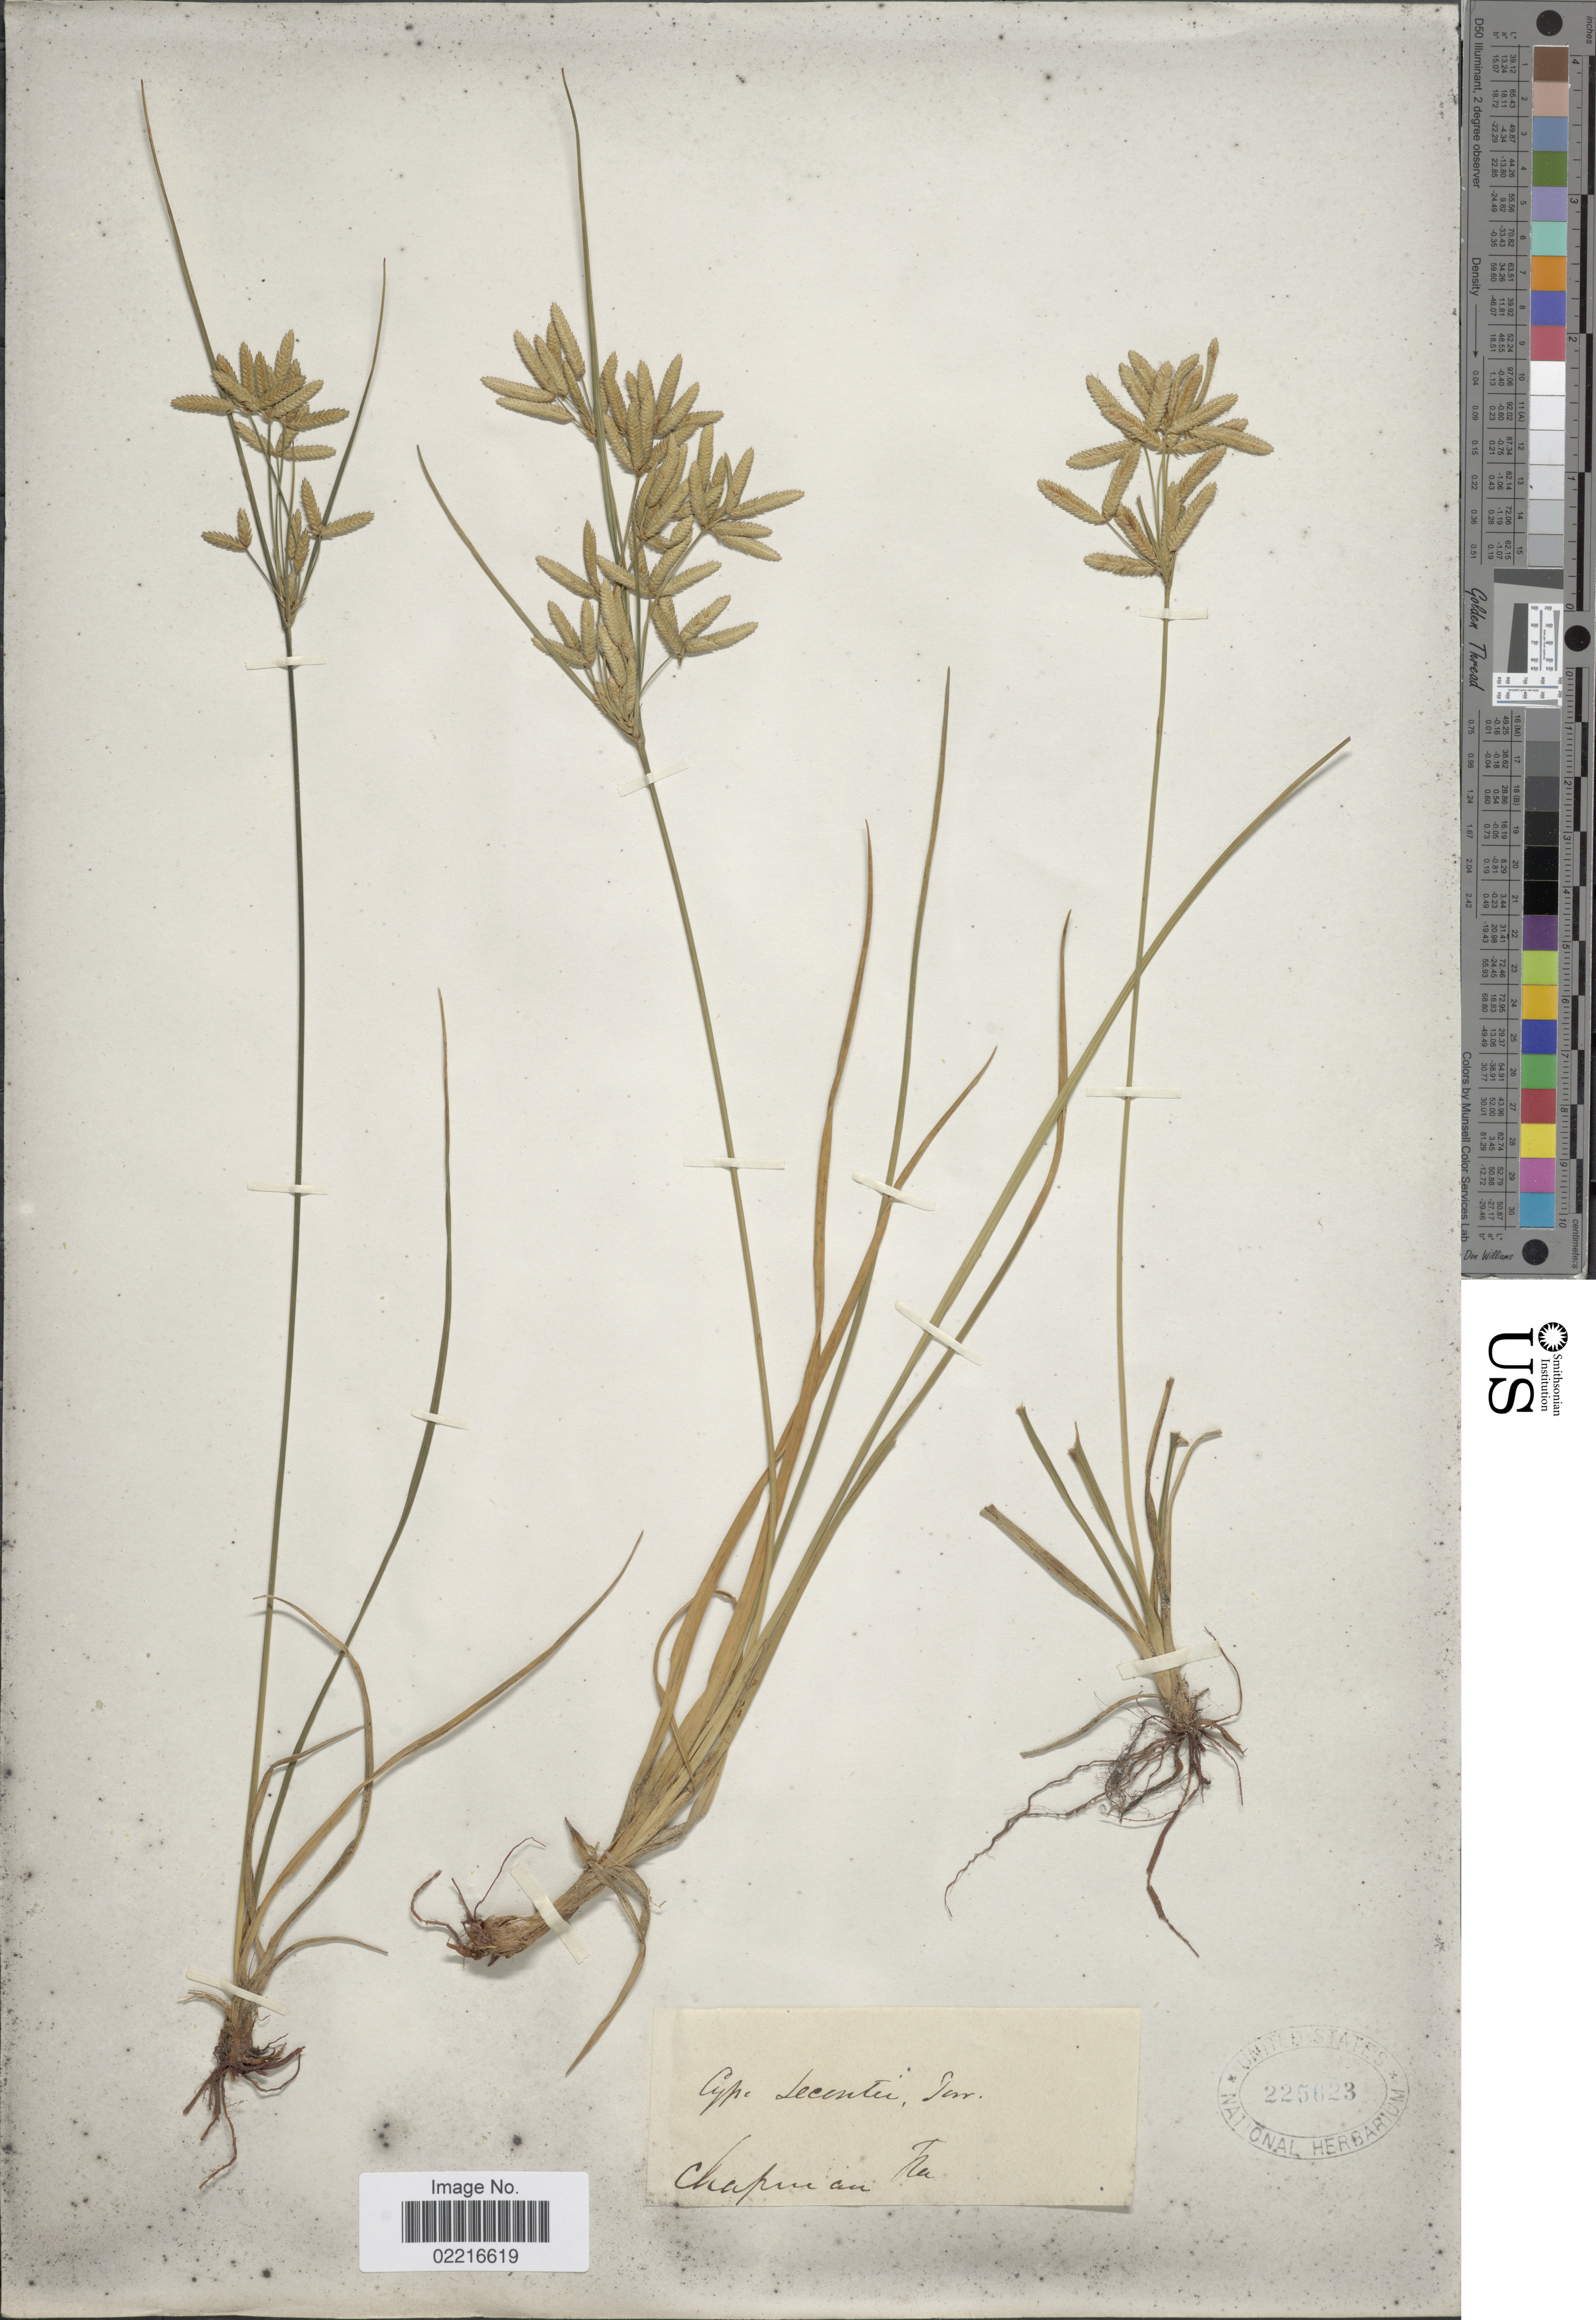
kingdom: Plantae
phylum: Tracheophyta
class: Liliopsida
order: Poales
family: Cyperaceae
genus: Cyperus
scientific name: Cyperus lecontei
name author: Torr. ex Steud.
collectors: A. Chapman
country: United States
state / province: Florida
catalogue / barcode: US 225623